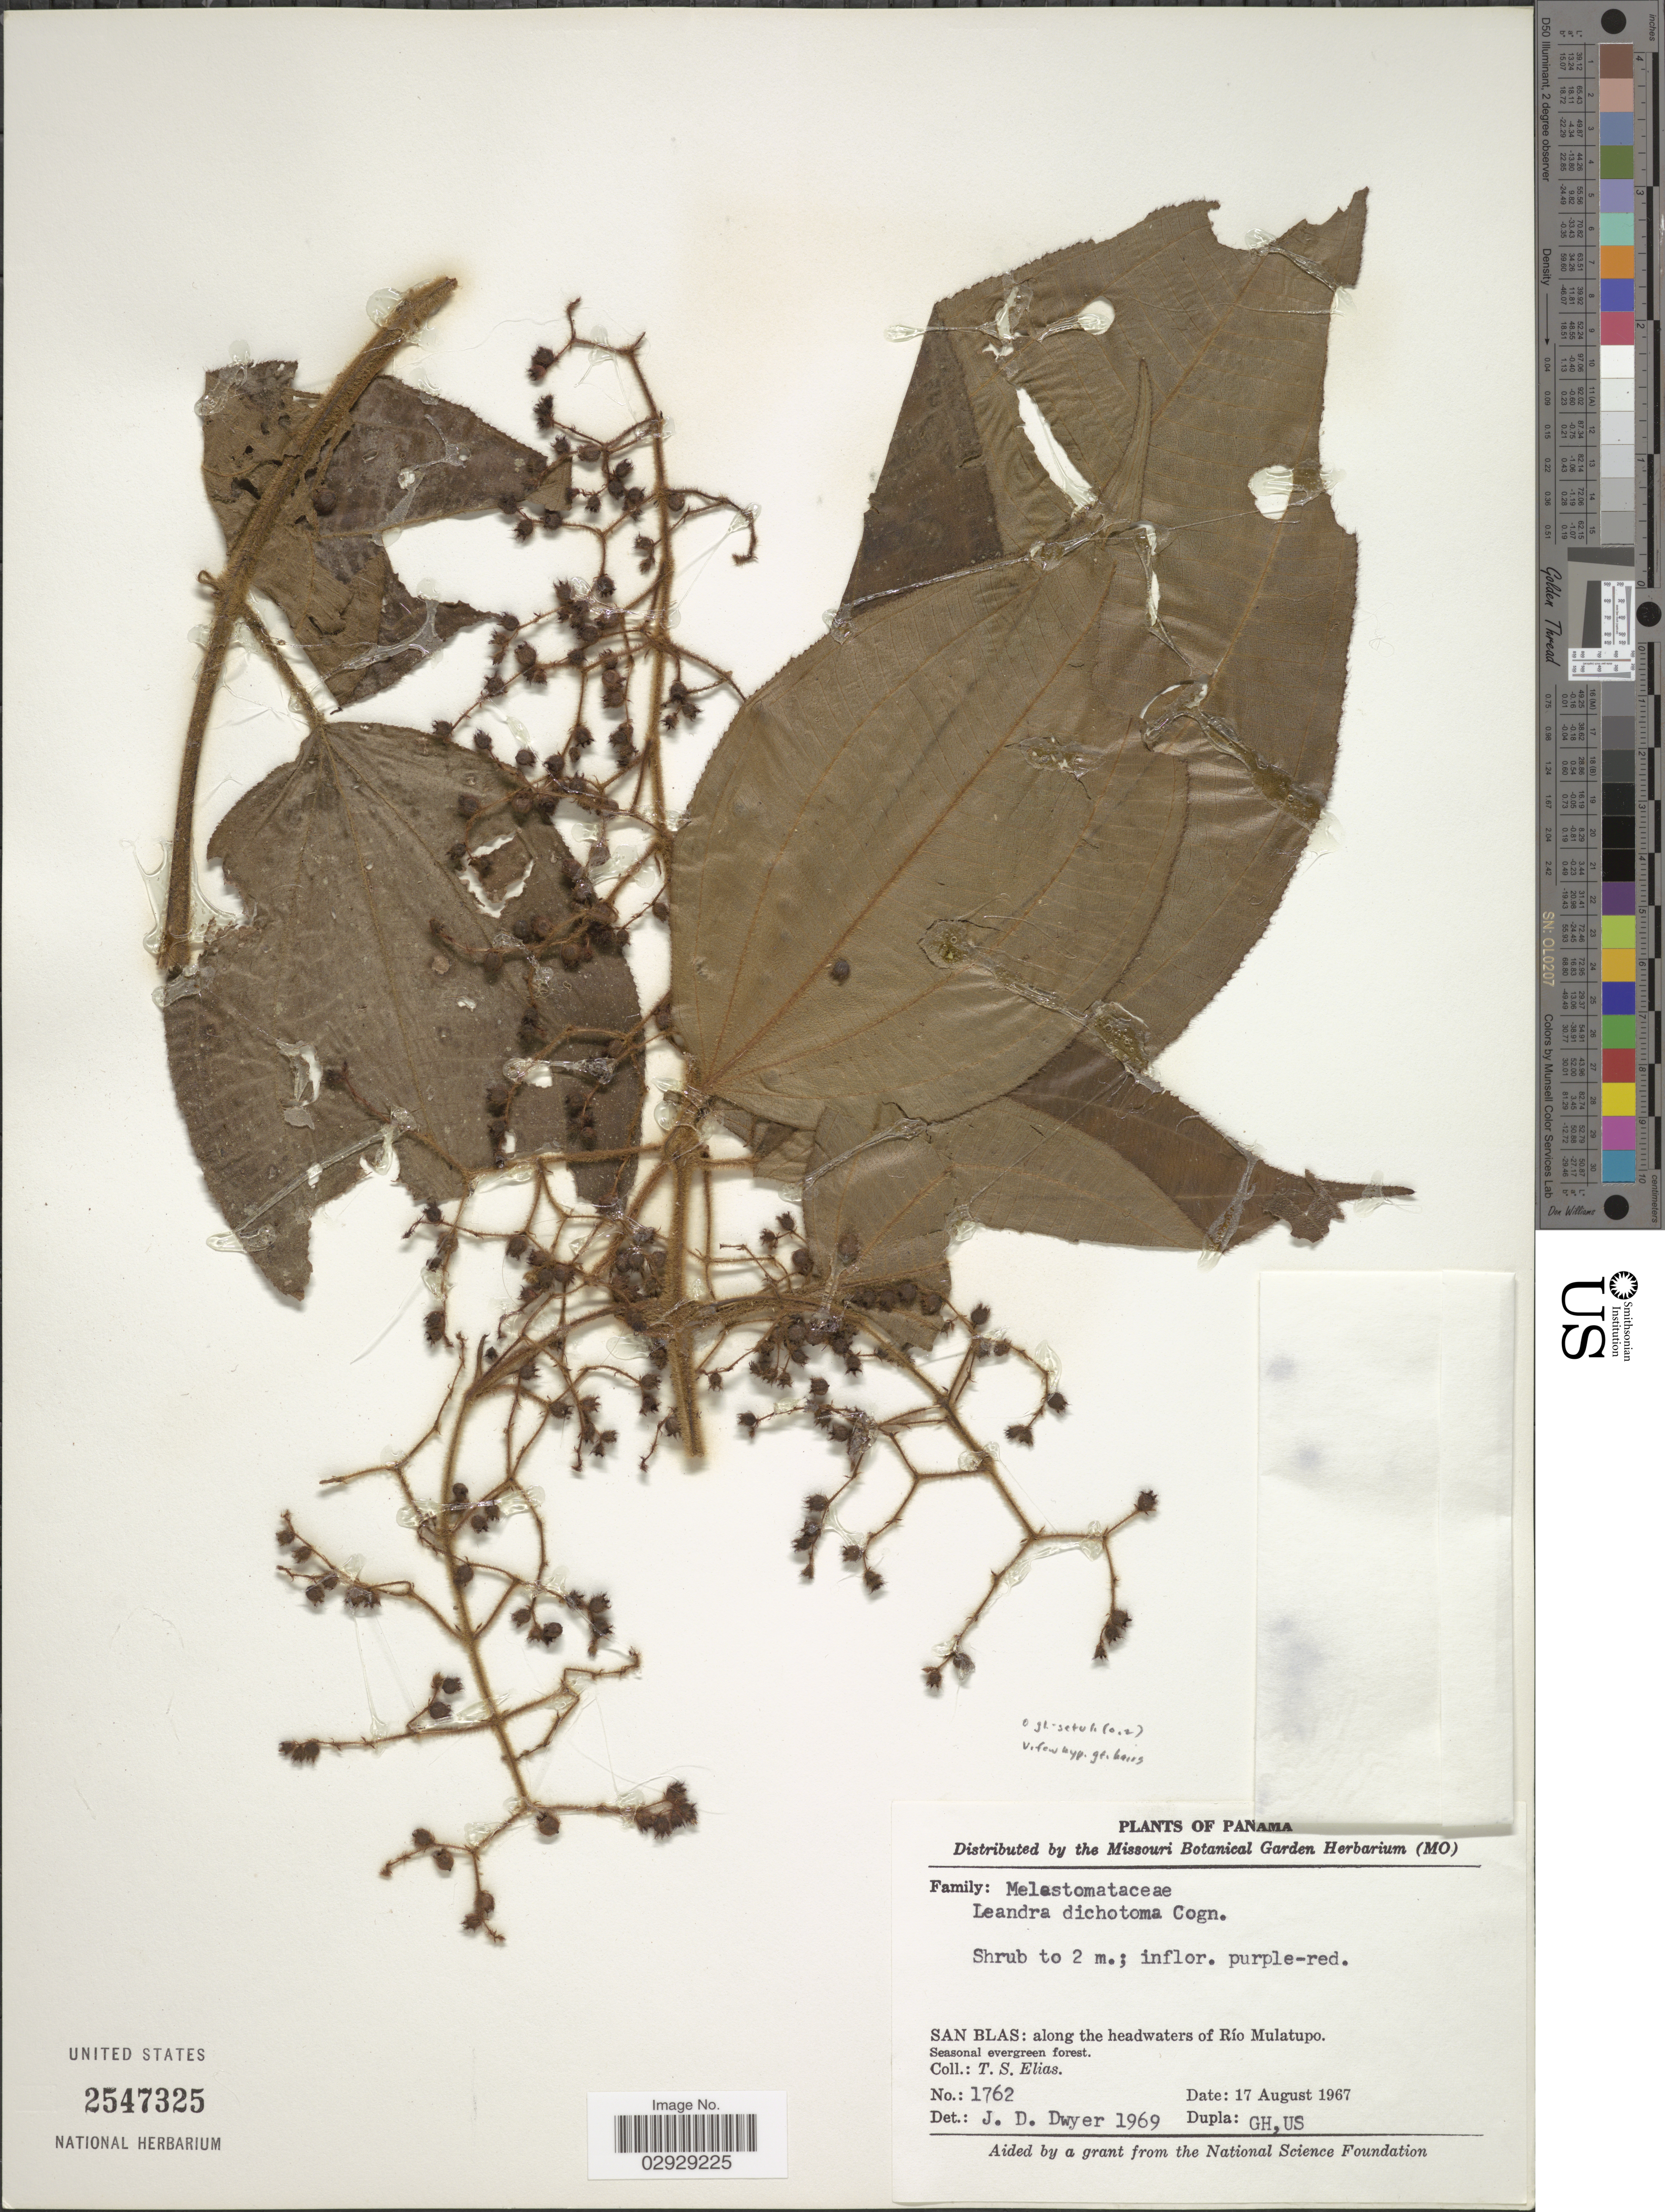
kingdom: Plantae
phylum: Tracheophyta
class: Magnoliopsida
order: Myrtales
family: Melastomataceae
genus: Leandra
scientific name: Leandra granatensis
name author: Gleason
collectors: T. S. Elias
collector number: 1762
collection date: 1967-08-17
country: Panama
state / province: Kuna Yala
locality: Along the headwaters of Río Mulatupo.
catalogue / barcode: US 2547325